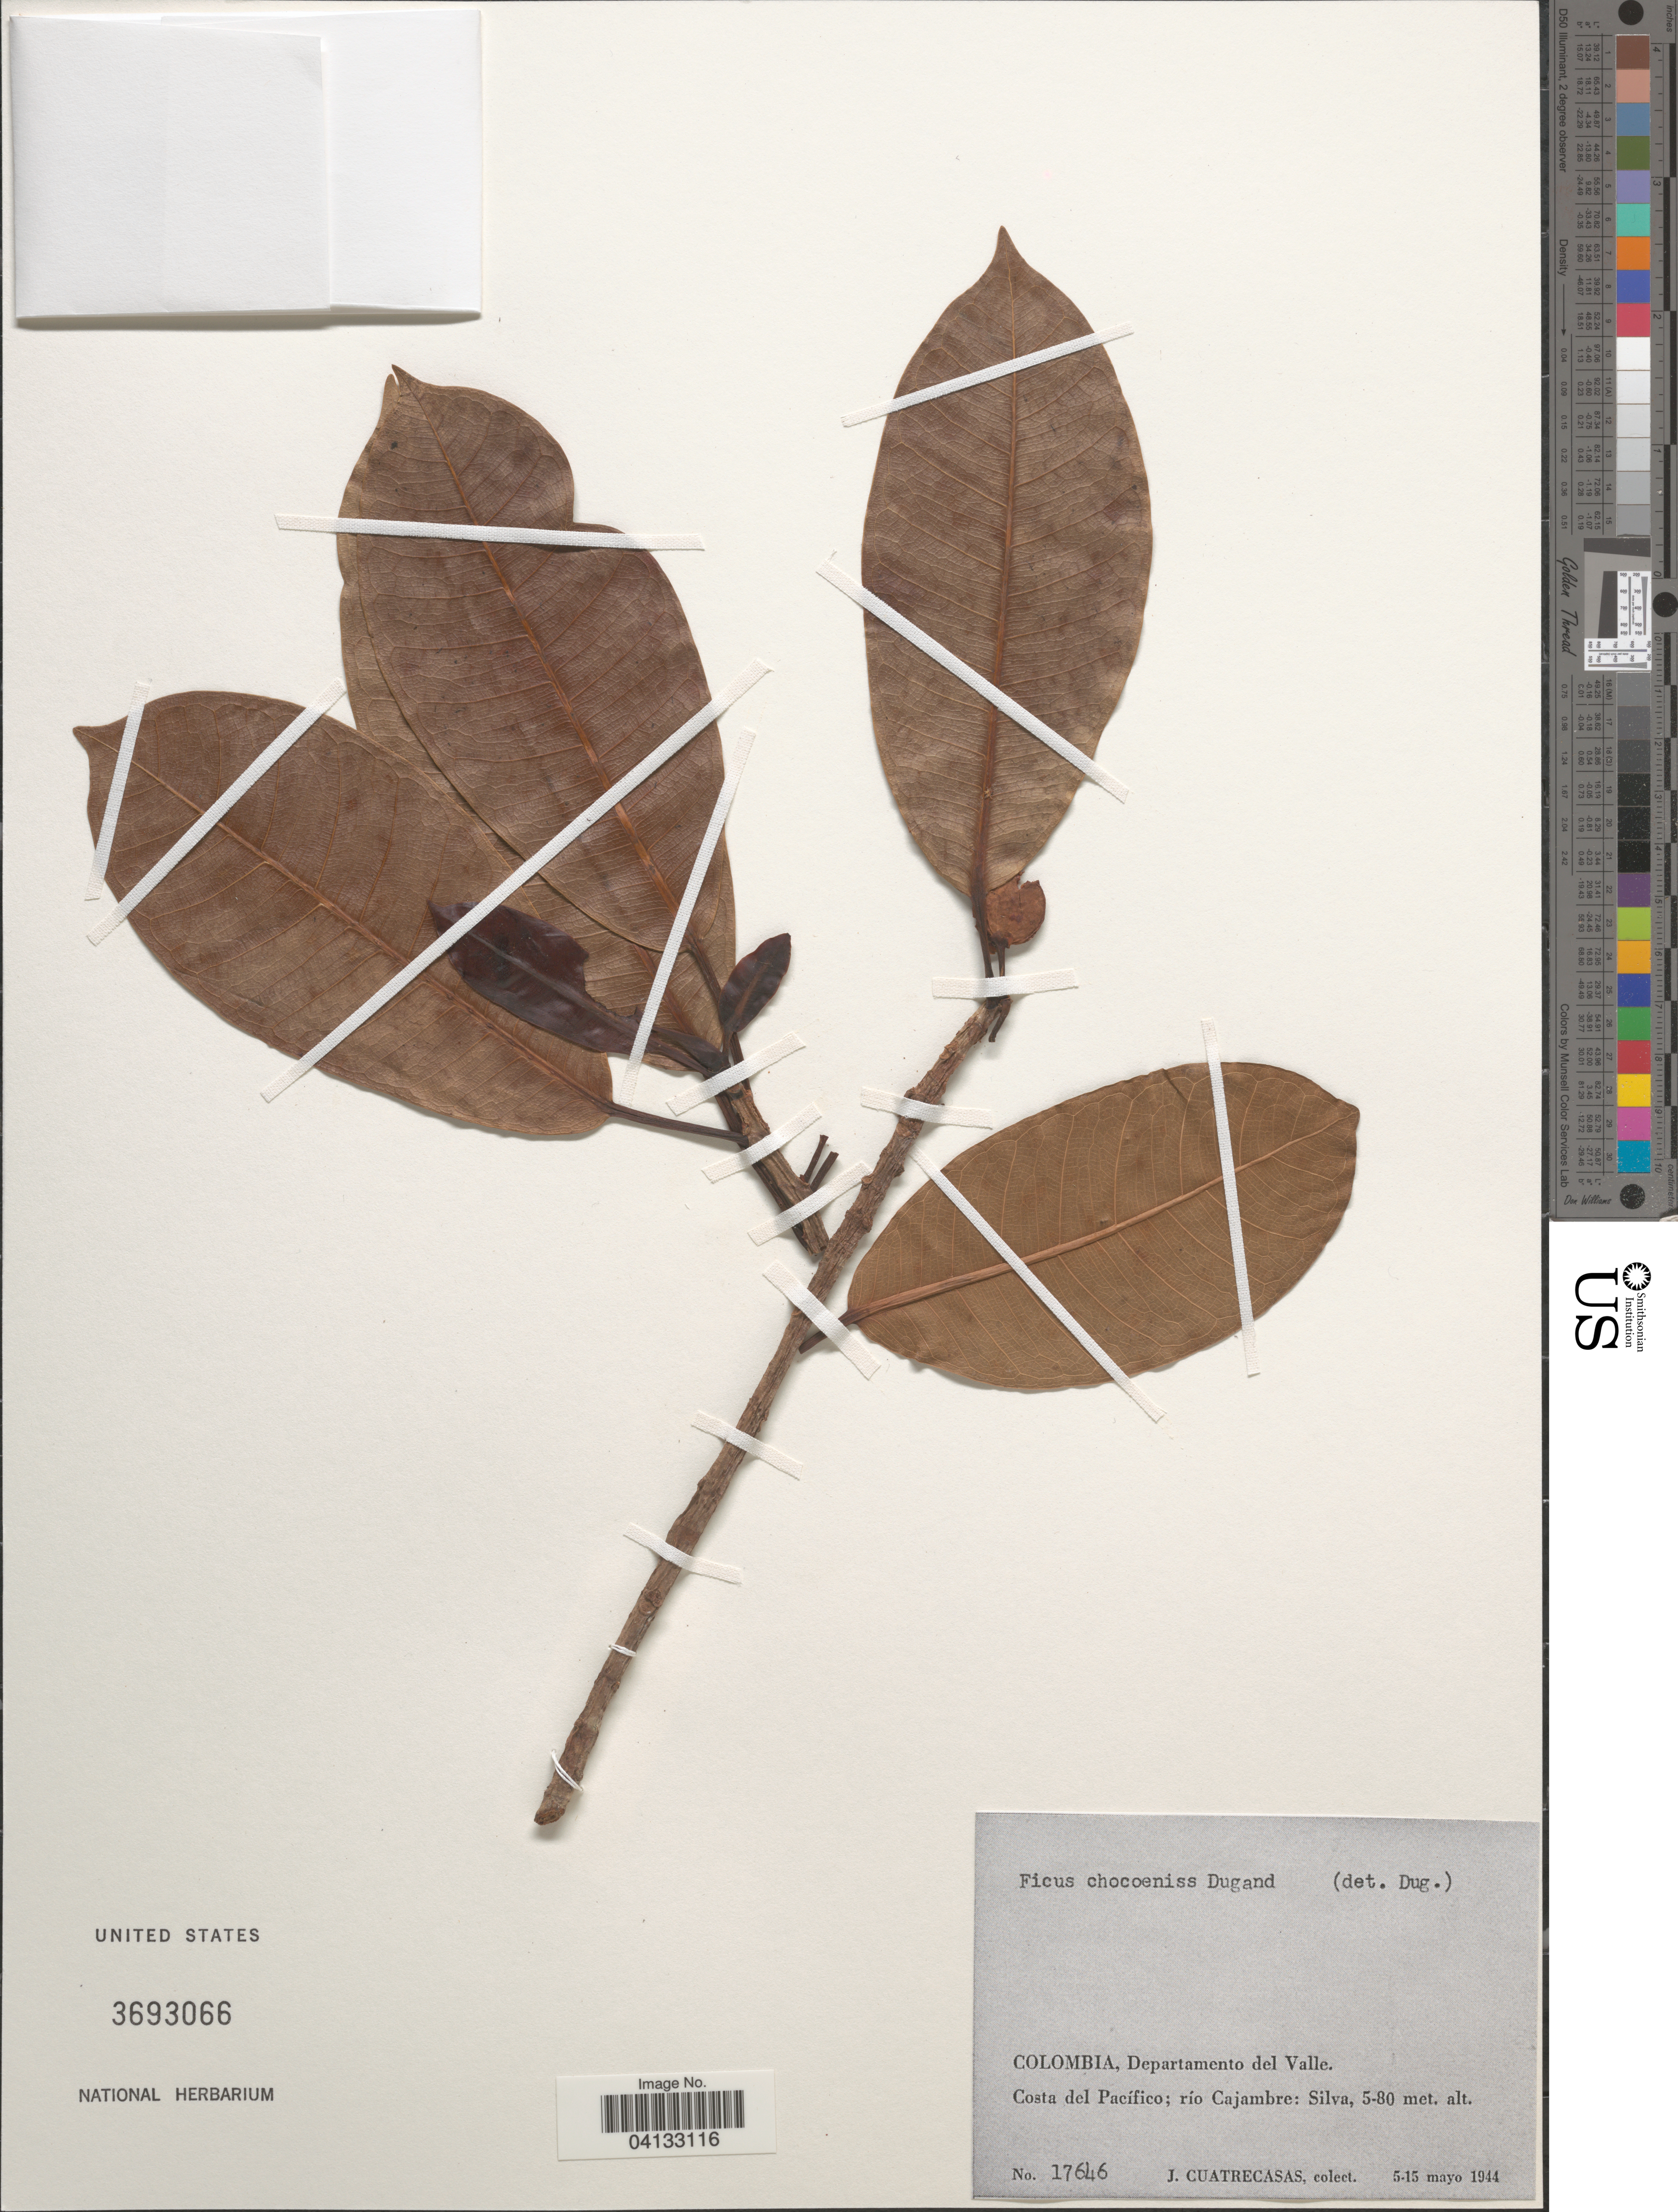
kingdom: Plantae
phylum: Tracheophyta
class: Magnoliopsida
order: Rosales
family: Moraceae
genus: Ficus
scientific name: Ficus chocoensis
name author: Dugand G.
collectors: J. Cuatrecasas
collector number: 17646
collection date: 1944-05-05/1944-05-15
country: Colombia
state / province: Valle del Cauca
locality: Departamento del Valle. Costa del Pacífico; río Cajambre: Silva.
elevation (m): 5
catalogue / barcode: US 3693066